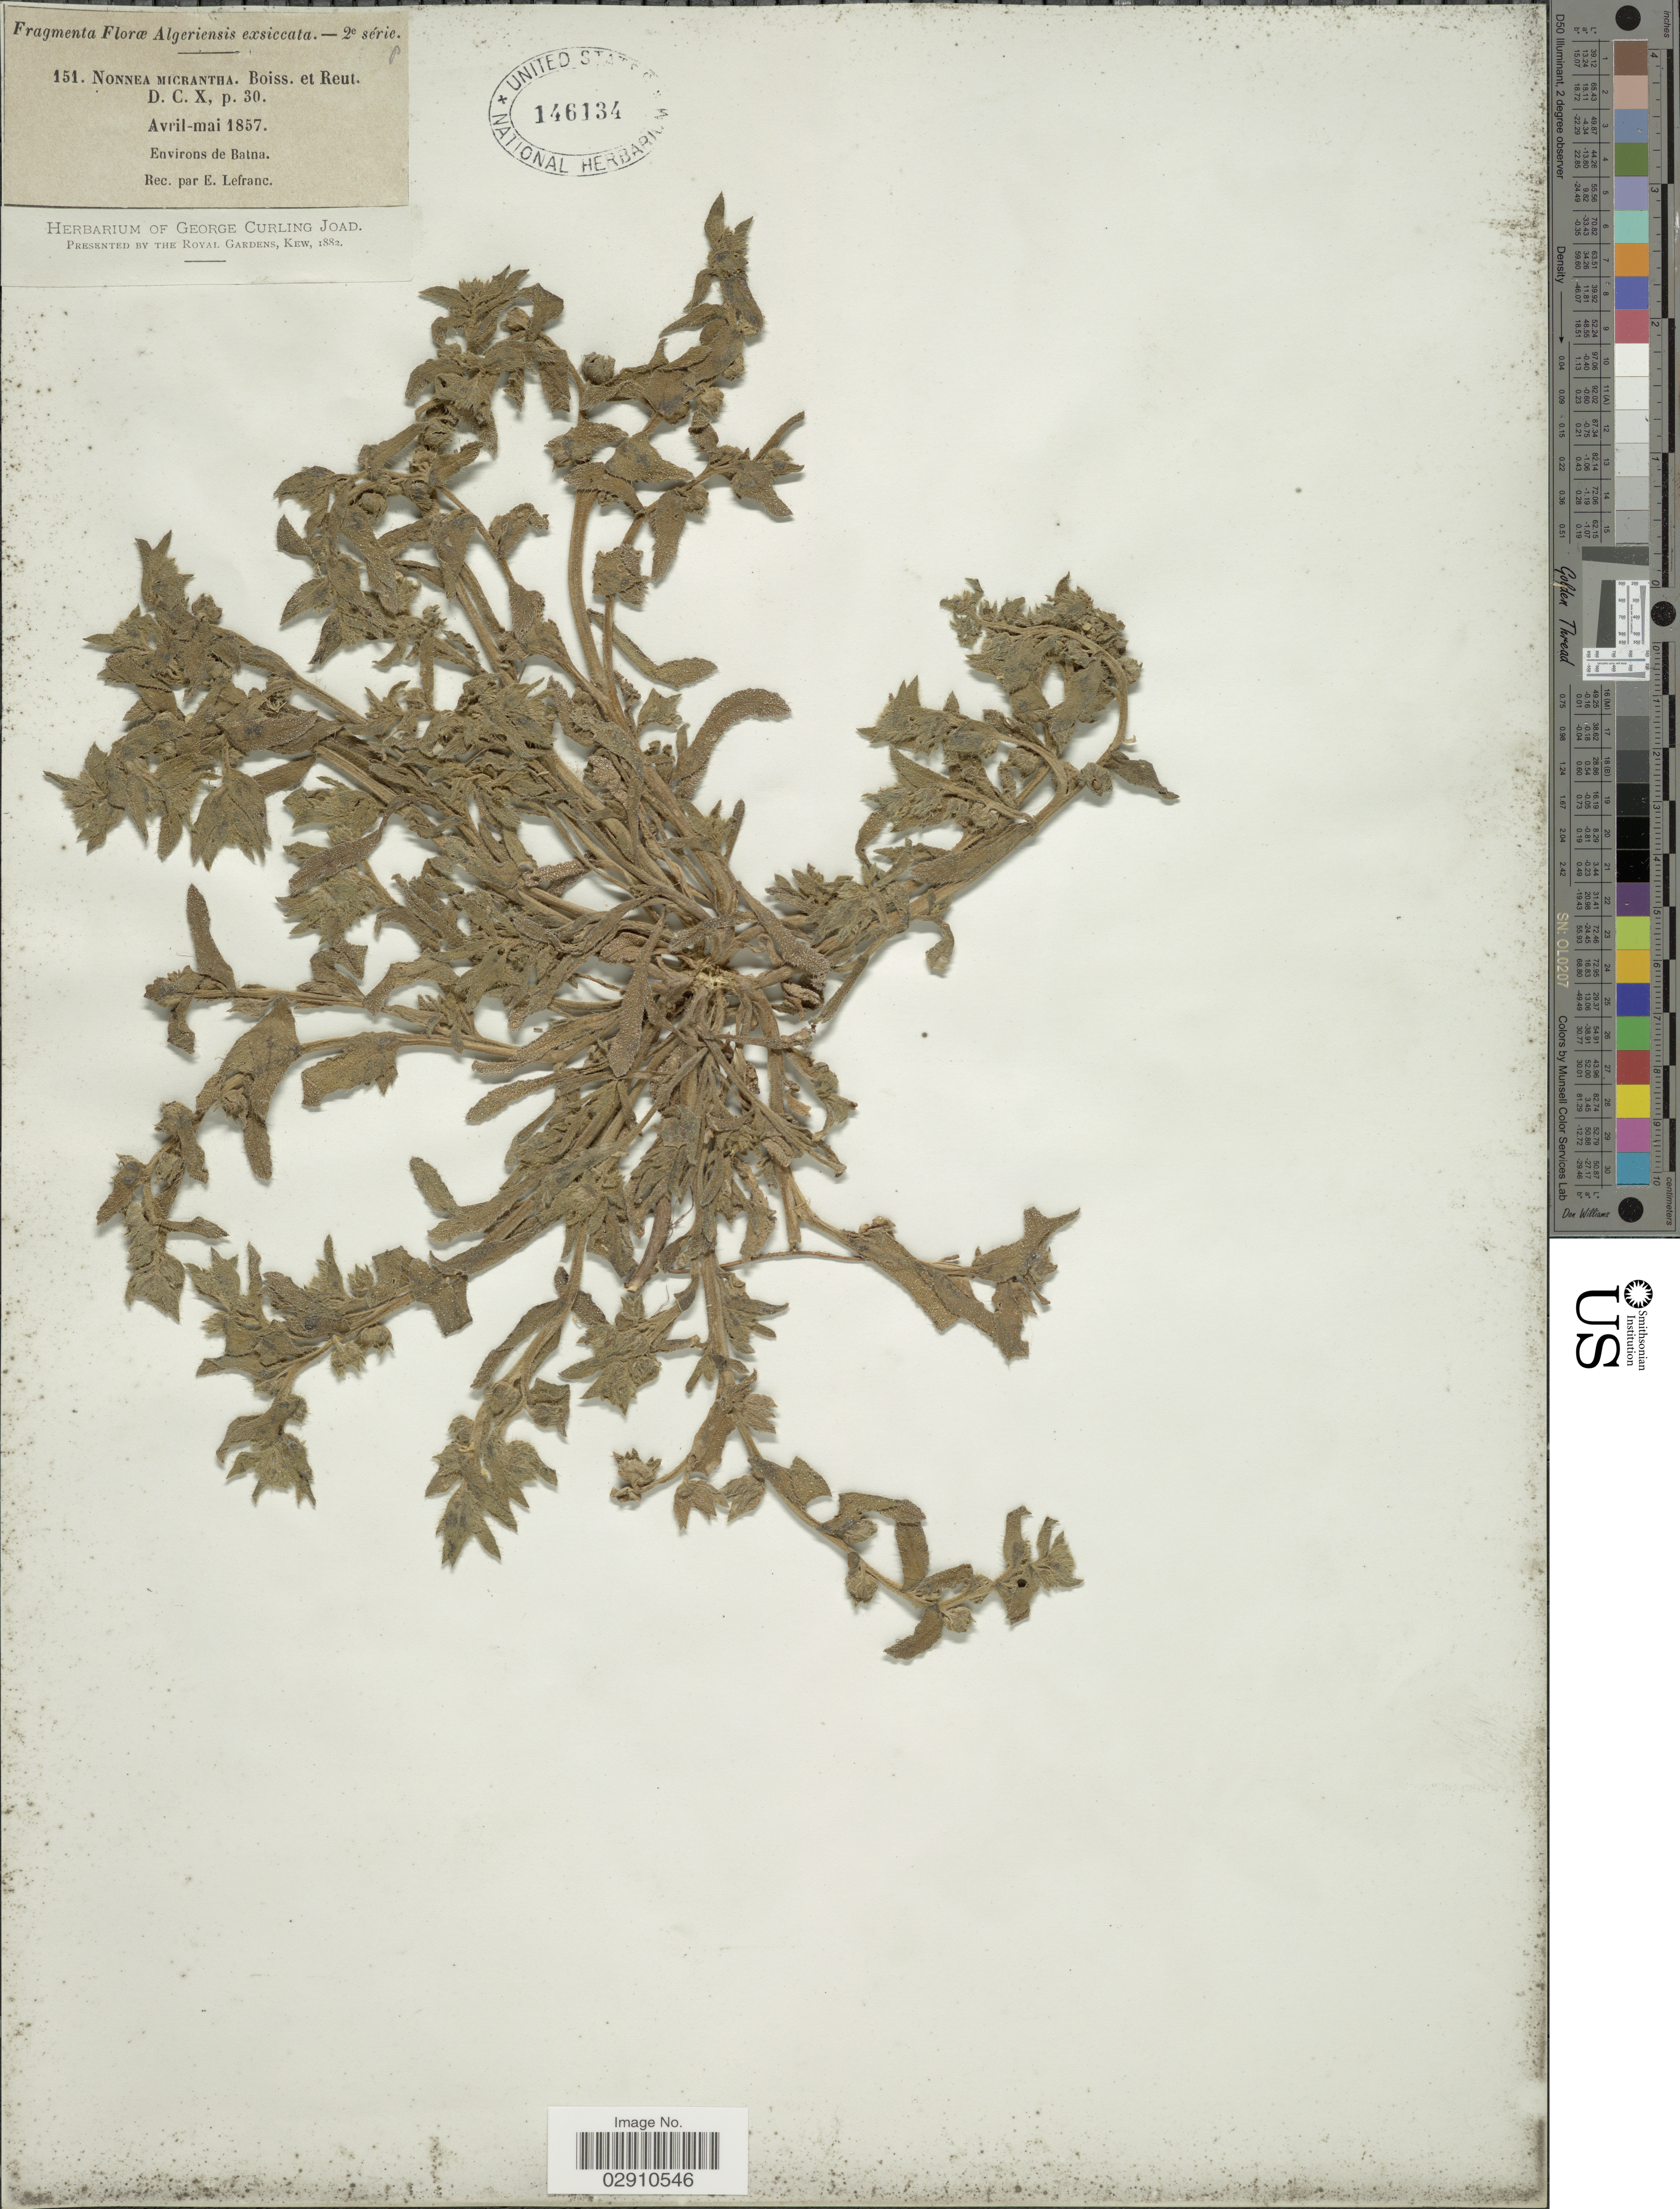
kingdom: Plantae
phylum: Tracheophyta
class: Magnoliopsida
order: Boraginales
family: Boraginaceae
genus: Nonea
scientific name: Nonea micrantha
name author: Boiss. & Reut.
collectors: E. Lefranc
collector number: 151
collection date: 1857-04/1857-05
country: Algeria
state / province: Batna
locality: Environs de Batna.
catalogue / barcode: US 146134